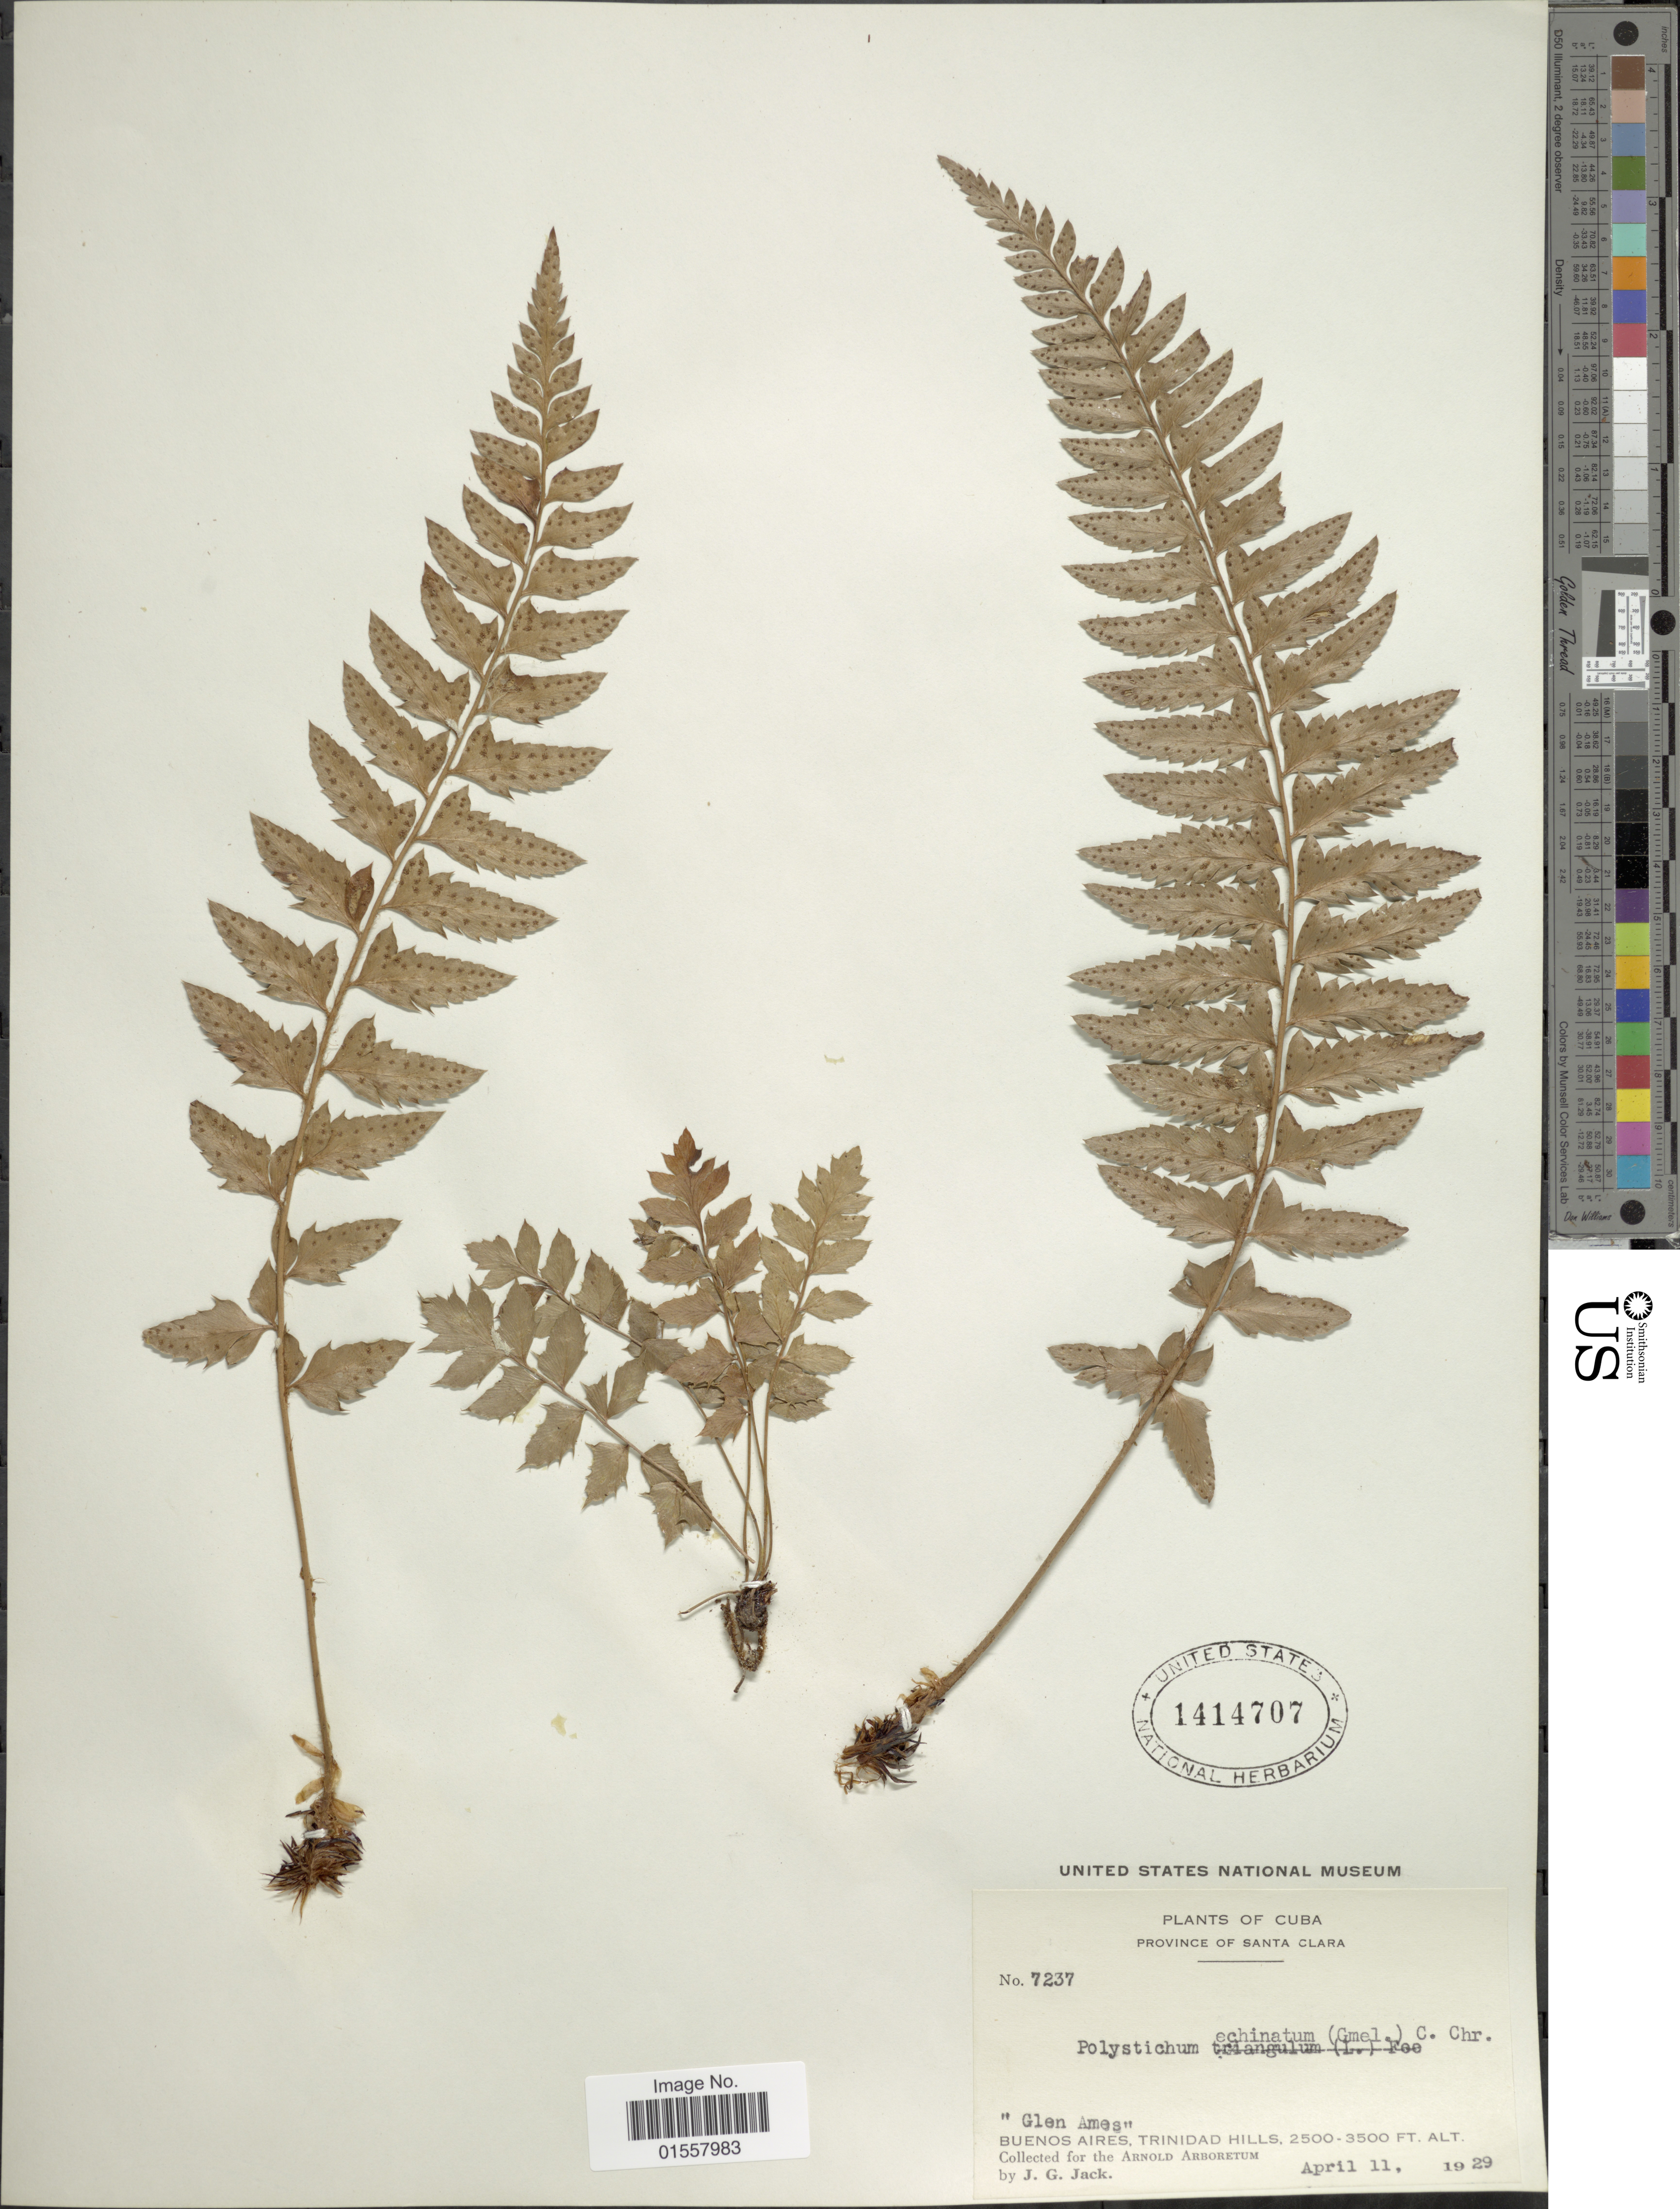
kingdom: Plantae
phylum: Tracheophyta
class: Polypodiopsida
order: Polypodiales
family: Dryopteridaceae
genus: Polystichum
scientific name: Polystichum echinatum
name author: (J.F. Gmel.) C. Chr.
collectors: J. G. Jack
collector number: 7237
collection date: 1929-04-11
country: Cuba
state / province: Las Villas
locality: Province of Santa Clara, Glen Ames, Buenos Aires, Trinidad Hills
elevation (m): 762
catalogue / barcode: US 1414707